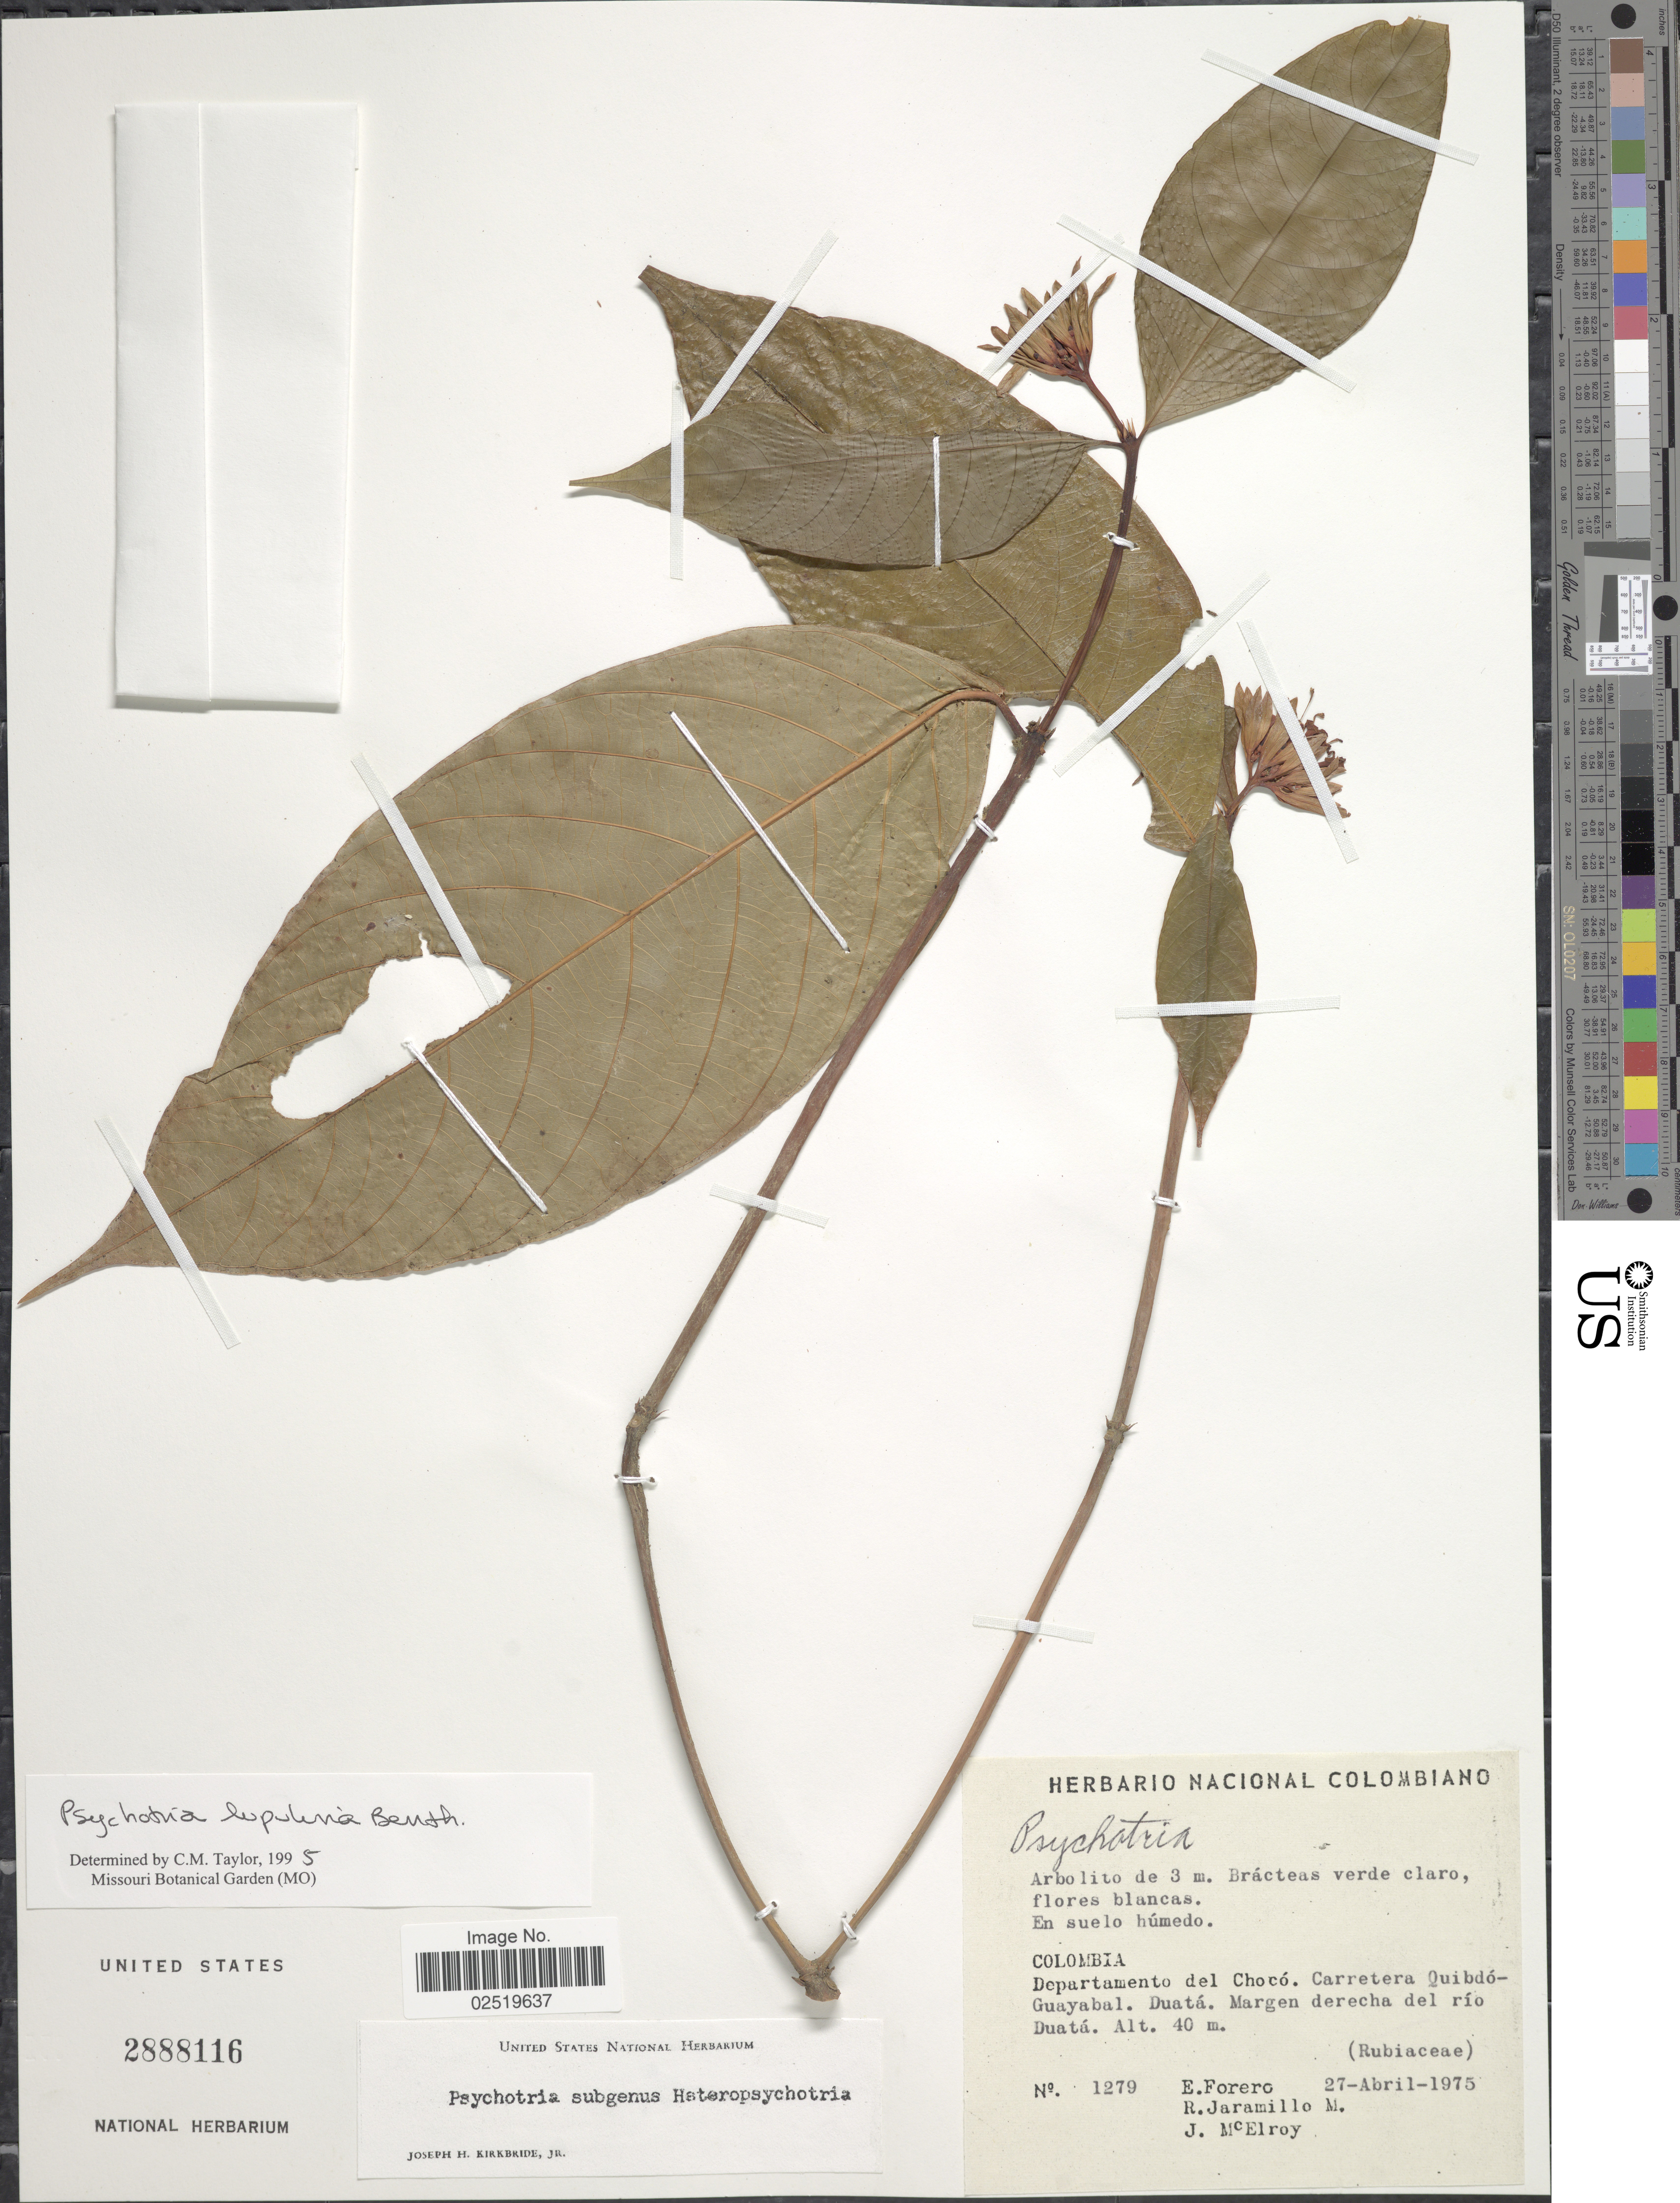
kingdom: Plantae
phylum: Tracheophyta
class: Magnoliopsida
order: Gentianales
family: Rubiaceae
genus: Psychotria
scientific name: Psychotria lupulina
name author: Benth.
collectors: E. Forero, R. Jaramillo M. & J. B. McElroy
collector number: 1279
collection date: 1975-04-27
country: Colombia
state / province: Chocó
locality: Carretera Quibdo-Guayabal, Duata, Margen derecha del rio Duata.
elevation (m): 40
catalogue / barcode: US 2888116